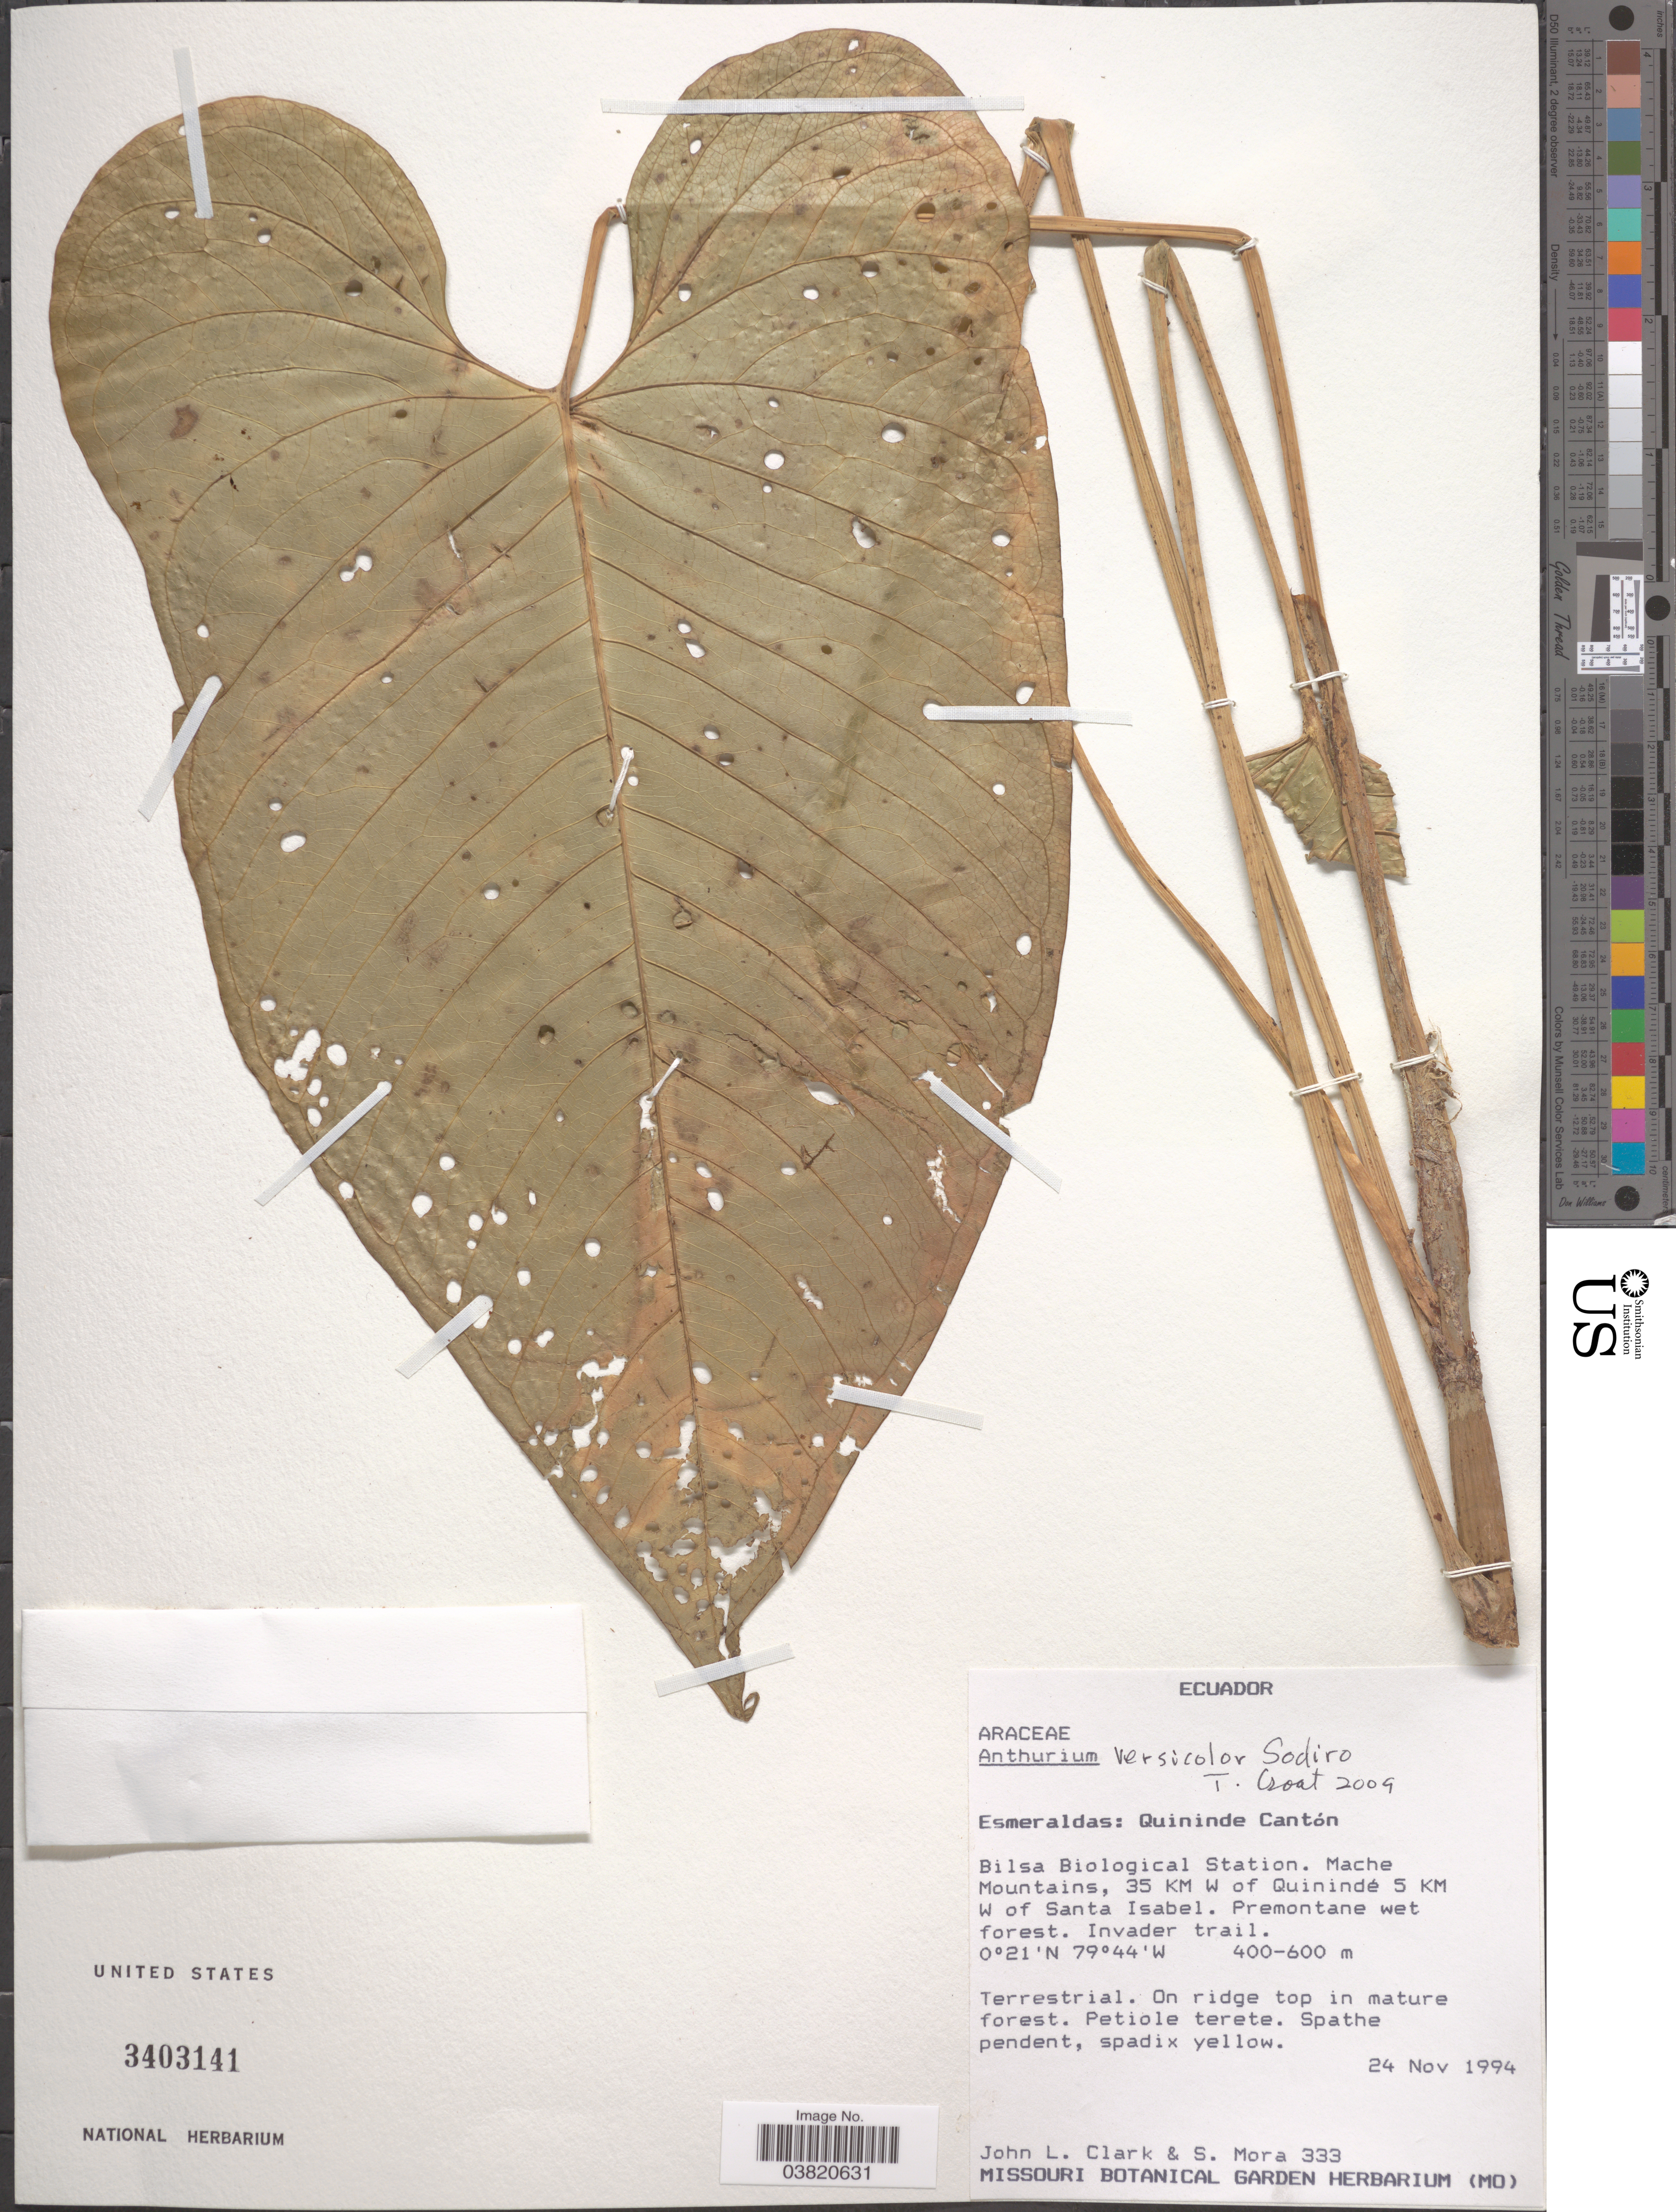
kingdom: Plantae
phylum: Tracheophyta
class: Liliopsida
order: Alismatales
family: Araceae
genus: Anthurium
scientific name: Anthurium versicolor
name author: Sodiro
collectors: J. L. Clark & S. Mora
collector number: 333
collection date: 1994-11-24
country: Ecuador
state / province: Esmeraldas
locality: Quininde Cantón. Bilsa Biological Station. Mache Mountains, 35 KM W of Quinindé 5 KM W of Santa Isabel.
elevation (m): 400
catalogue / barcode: US 3403141